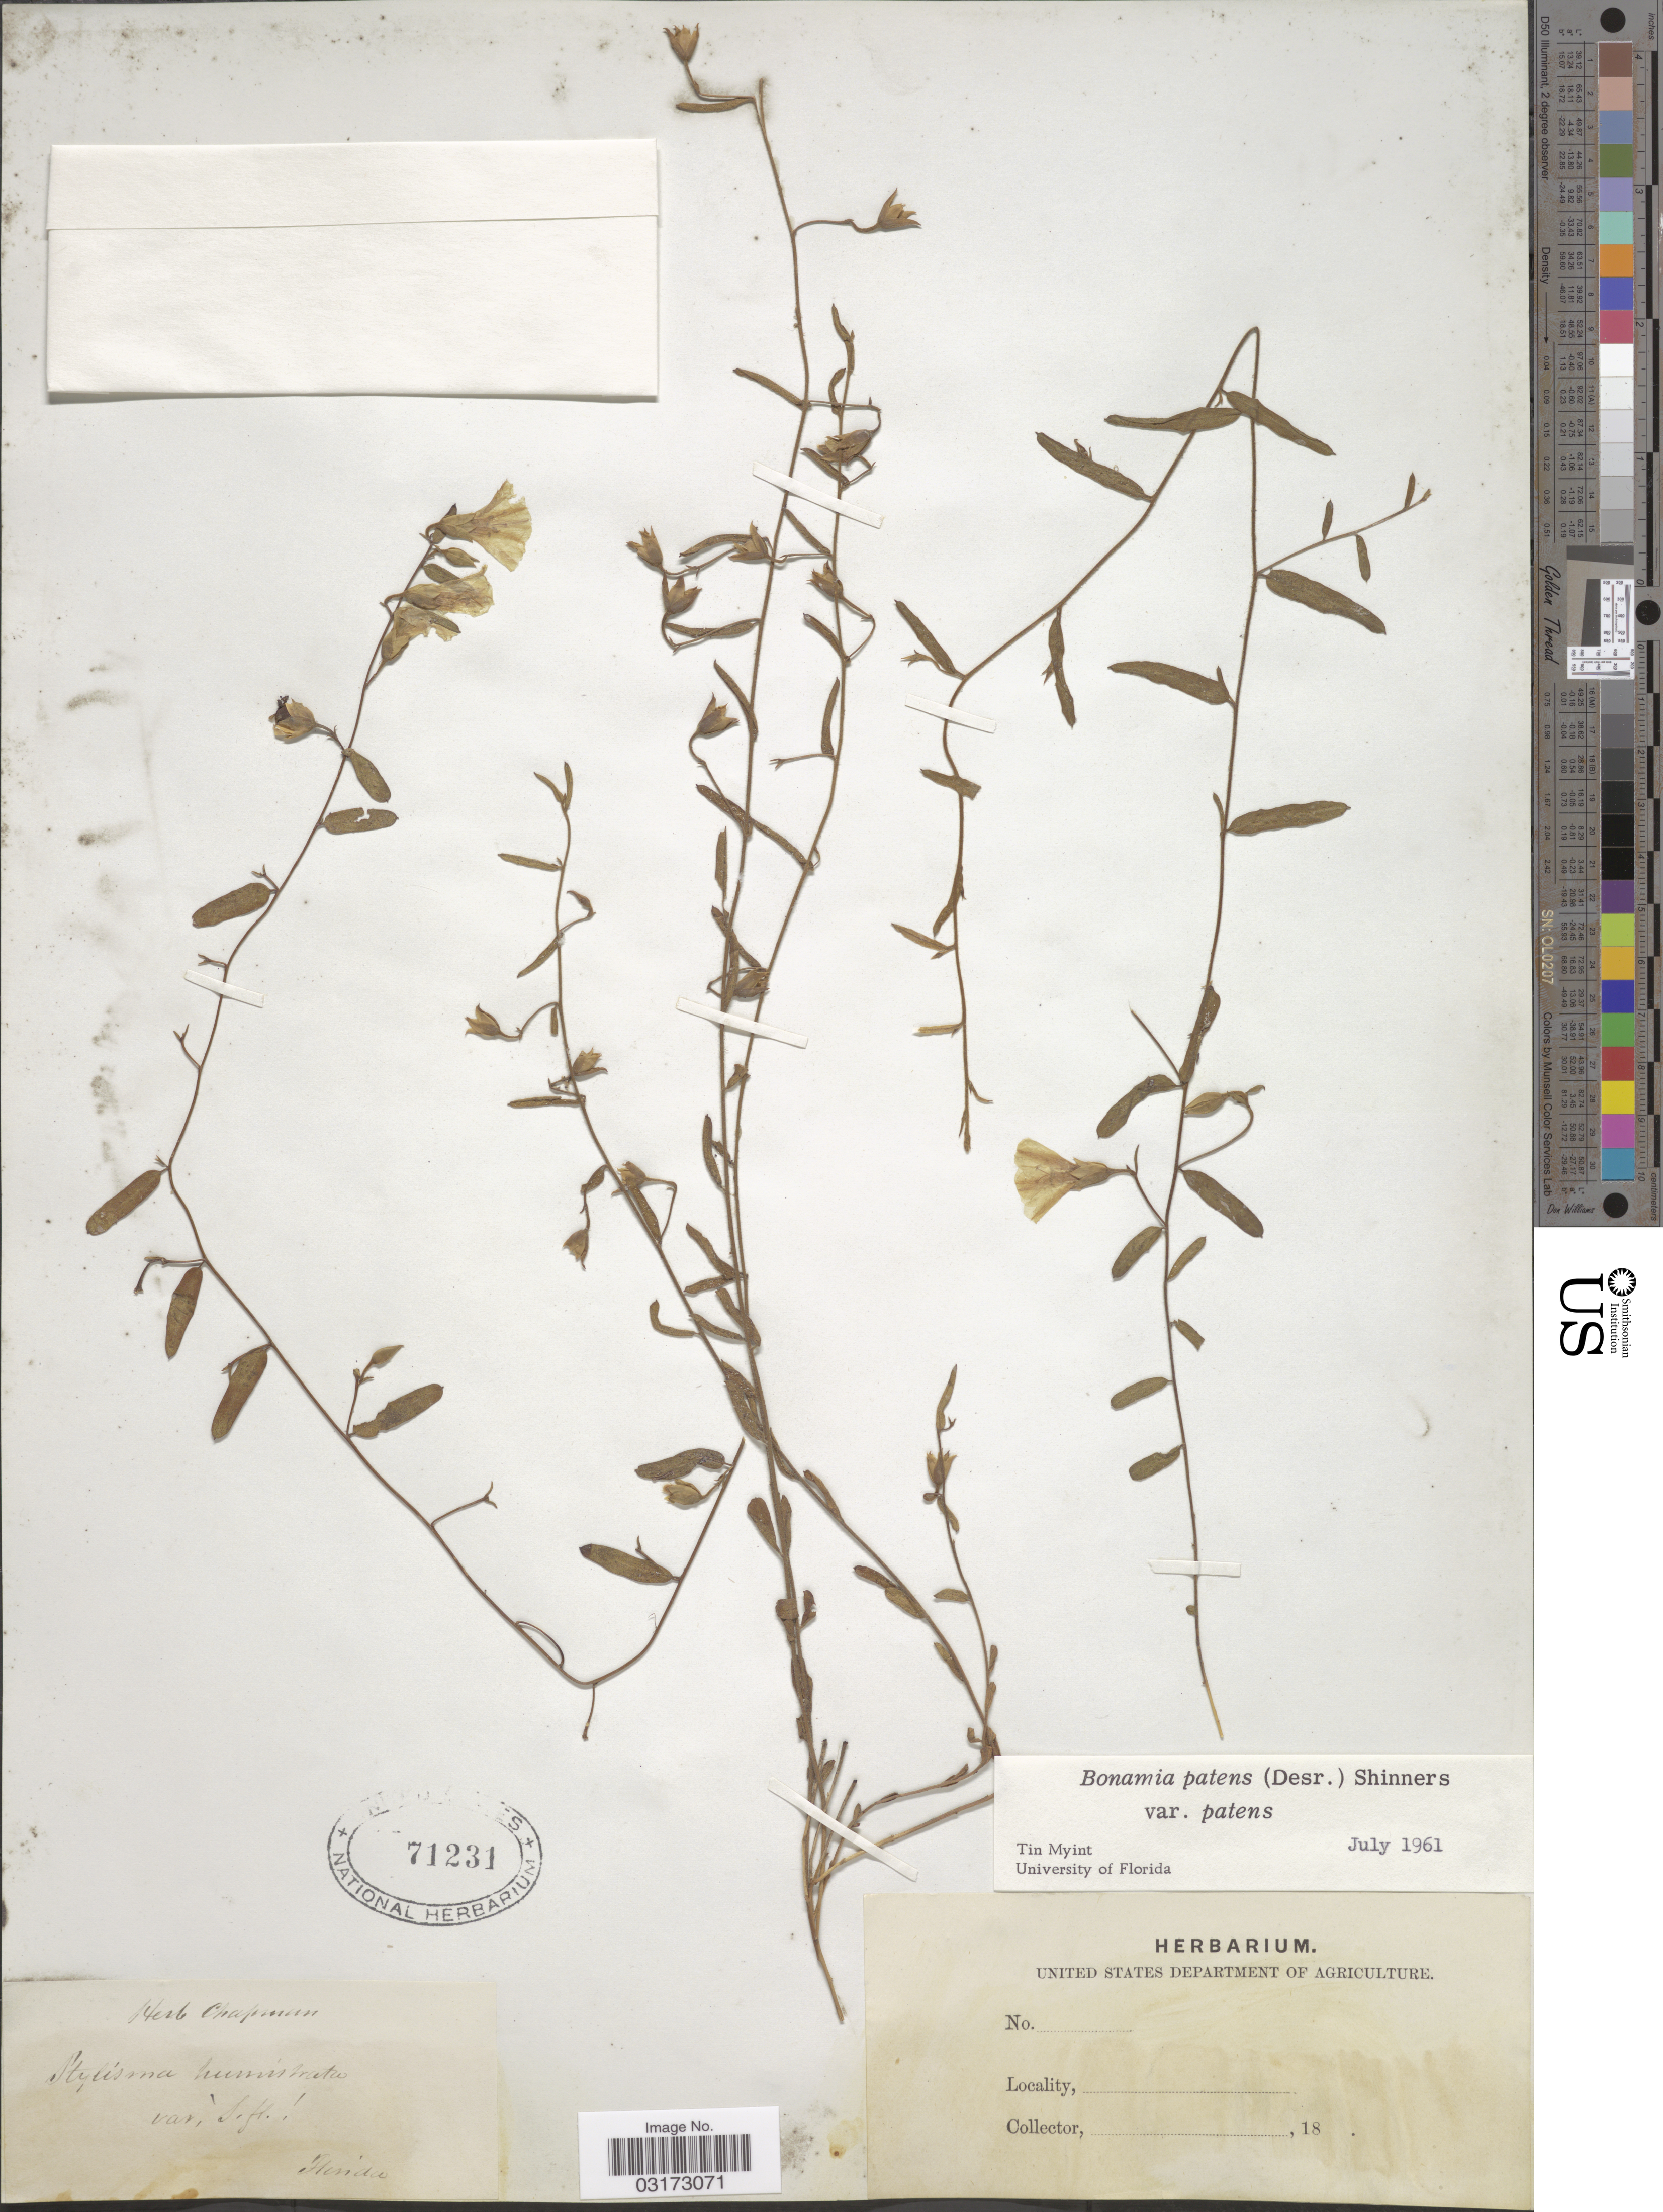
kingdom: Plantae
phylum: Tracheophyta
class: Magnoliopsida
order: Solanales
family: Convolvulaceae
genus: Stylisma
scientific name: Stylisma patens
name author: (Desr.) Myint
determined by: Strong, Mark T., (BOT), Smithsonian Institution - National Museum of Natural History (UNITED STATES)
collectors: ex herb. Chapman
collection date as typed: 18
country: United States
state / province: Florida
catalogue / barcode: US 71231